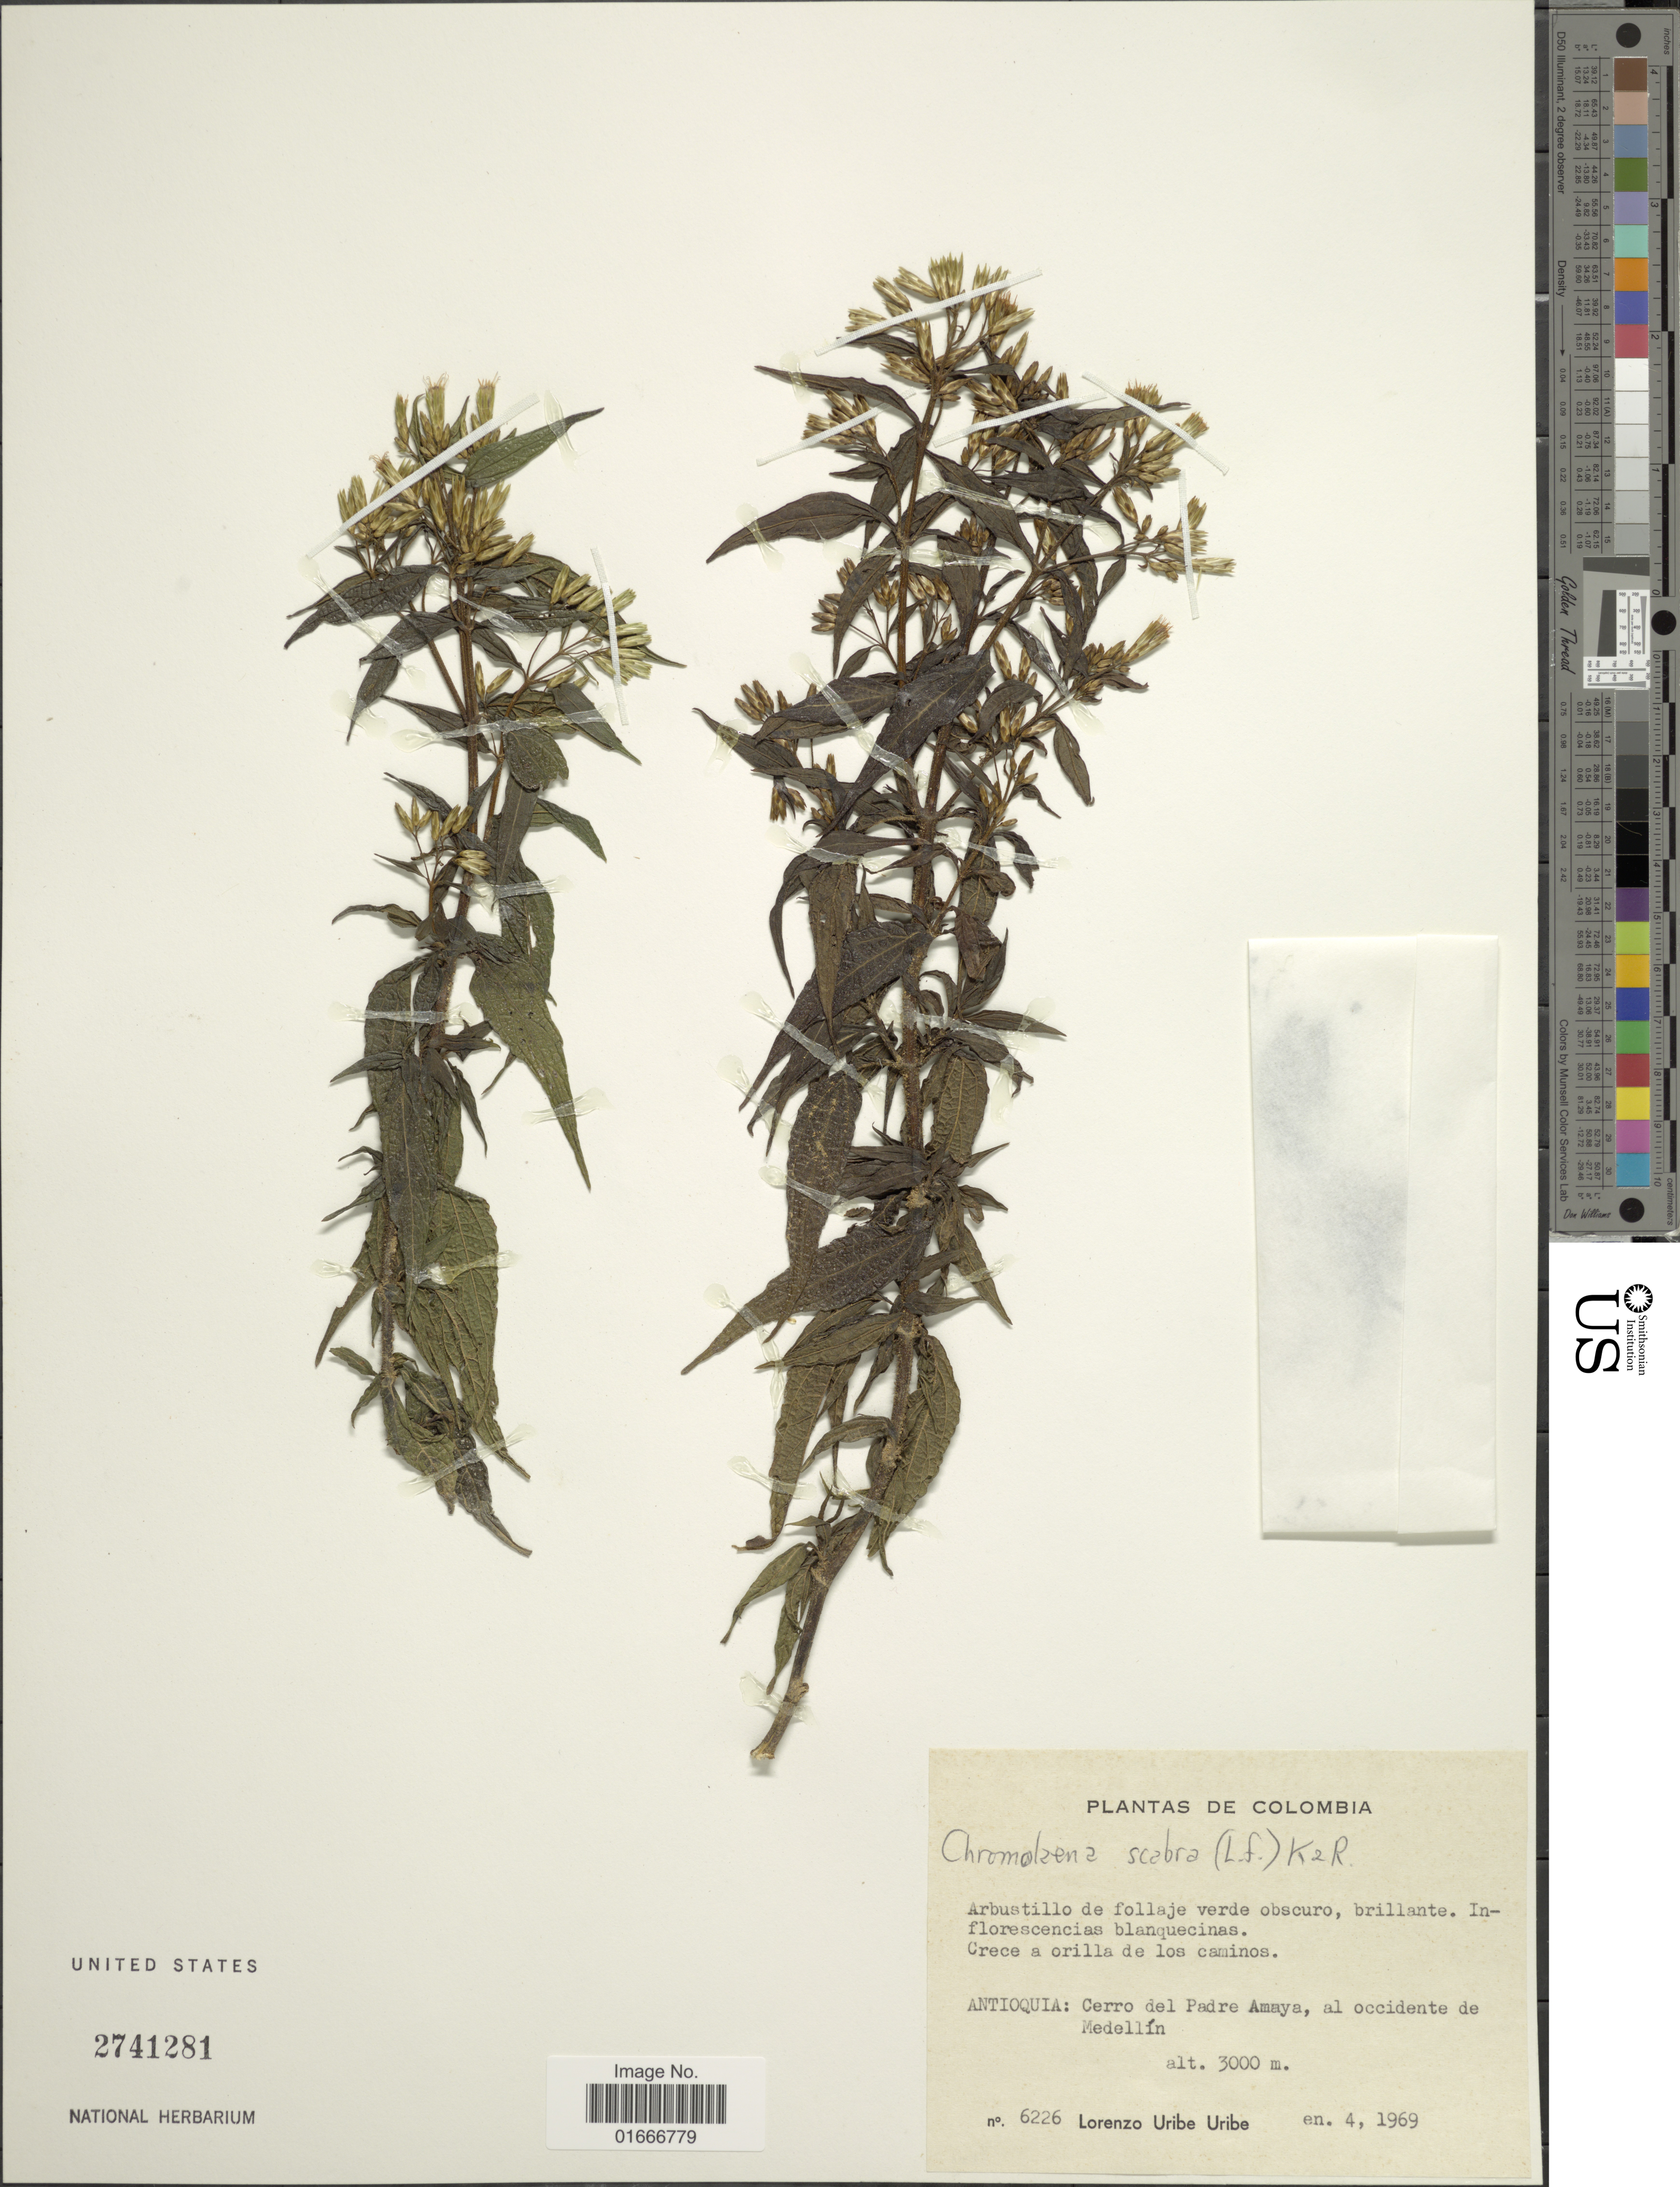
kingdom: Plantae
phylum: Tracheophyta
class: Magnoliopsida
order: Asterales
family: Asteraceae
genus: Chromolaena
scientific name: Chromolaena scabra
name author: (L. f.) R.M. King & H. Rob.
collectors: L. Uribe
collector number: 6226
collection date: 1969-01-04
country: Colombia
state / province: Antioquia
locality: Colombia. Antioquia: Cerro del Padre Amaya, al occidente de Medellin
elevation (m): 3000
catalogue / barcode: US 2741281